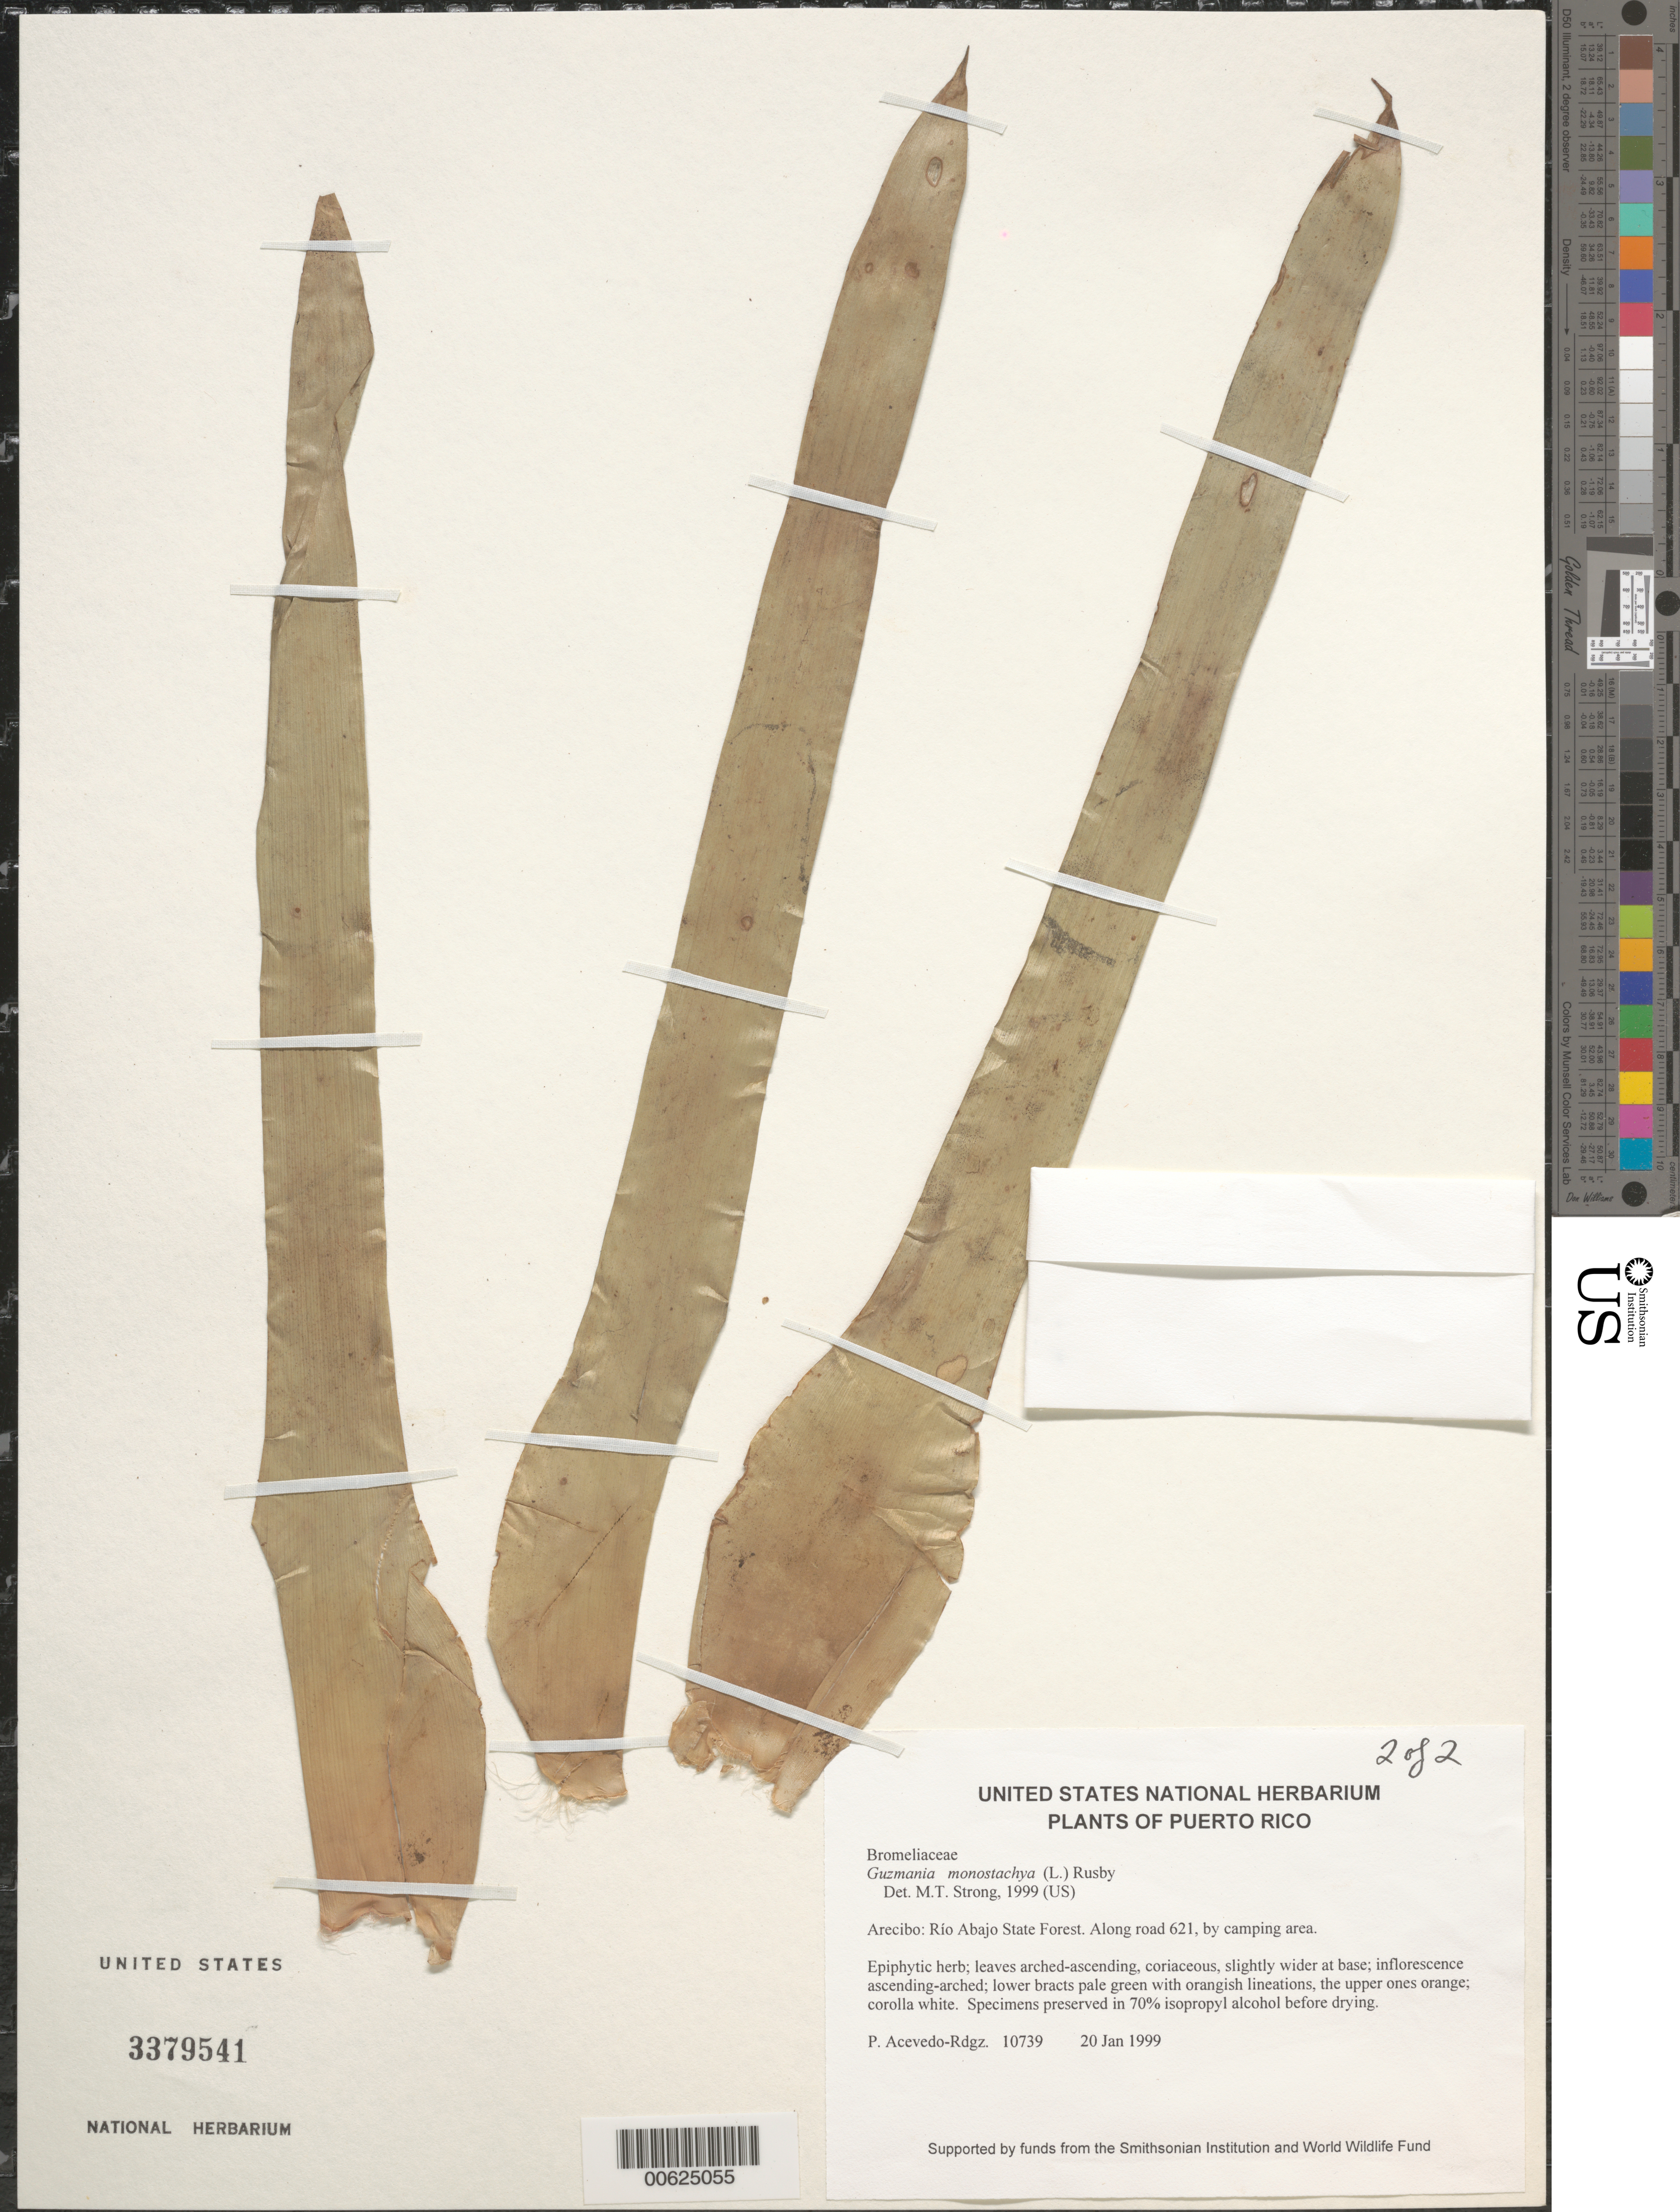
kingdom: Plantae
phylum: Tracheophyta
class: Liliopsida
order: Poales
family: Bromeliaceae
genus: Guzmania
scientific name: Guzmania monostachia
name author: (L.) Rusby ex Mez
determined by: Strong, M. T., (US), Smithsonian Institution - National Museum of Natural History (UNITED STATES)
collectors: P. Acevedo-Rodr.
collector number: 10739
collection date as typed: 20 Jan 1999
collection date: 1999-01-20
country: Puerto Rico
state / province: Arecibo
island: Puerto Rico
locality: Arecibo; Río Abajo State Forest. Along road 621, by camping area.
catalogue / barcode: US 3379541